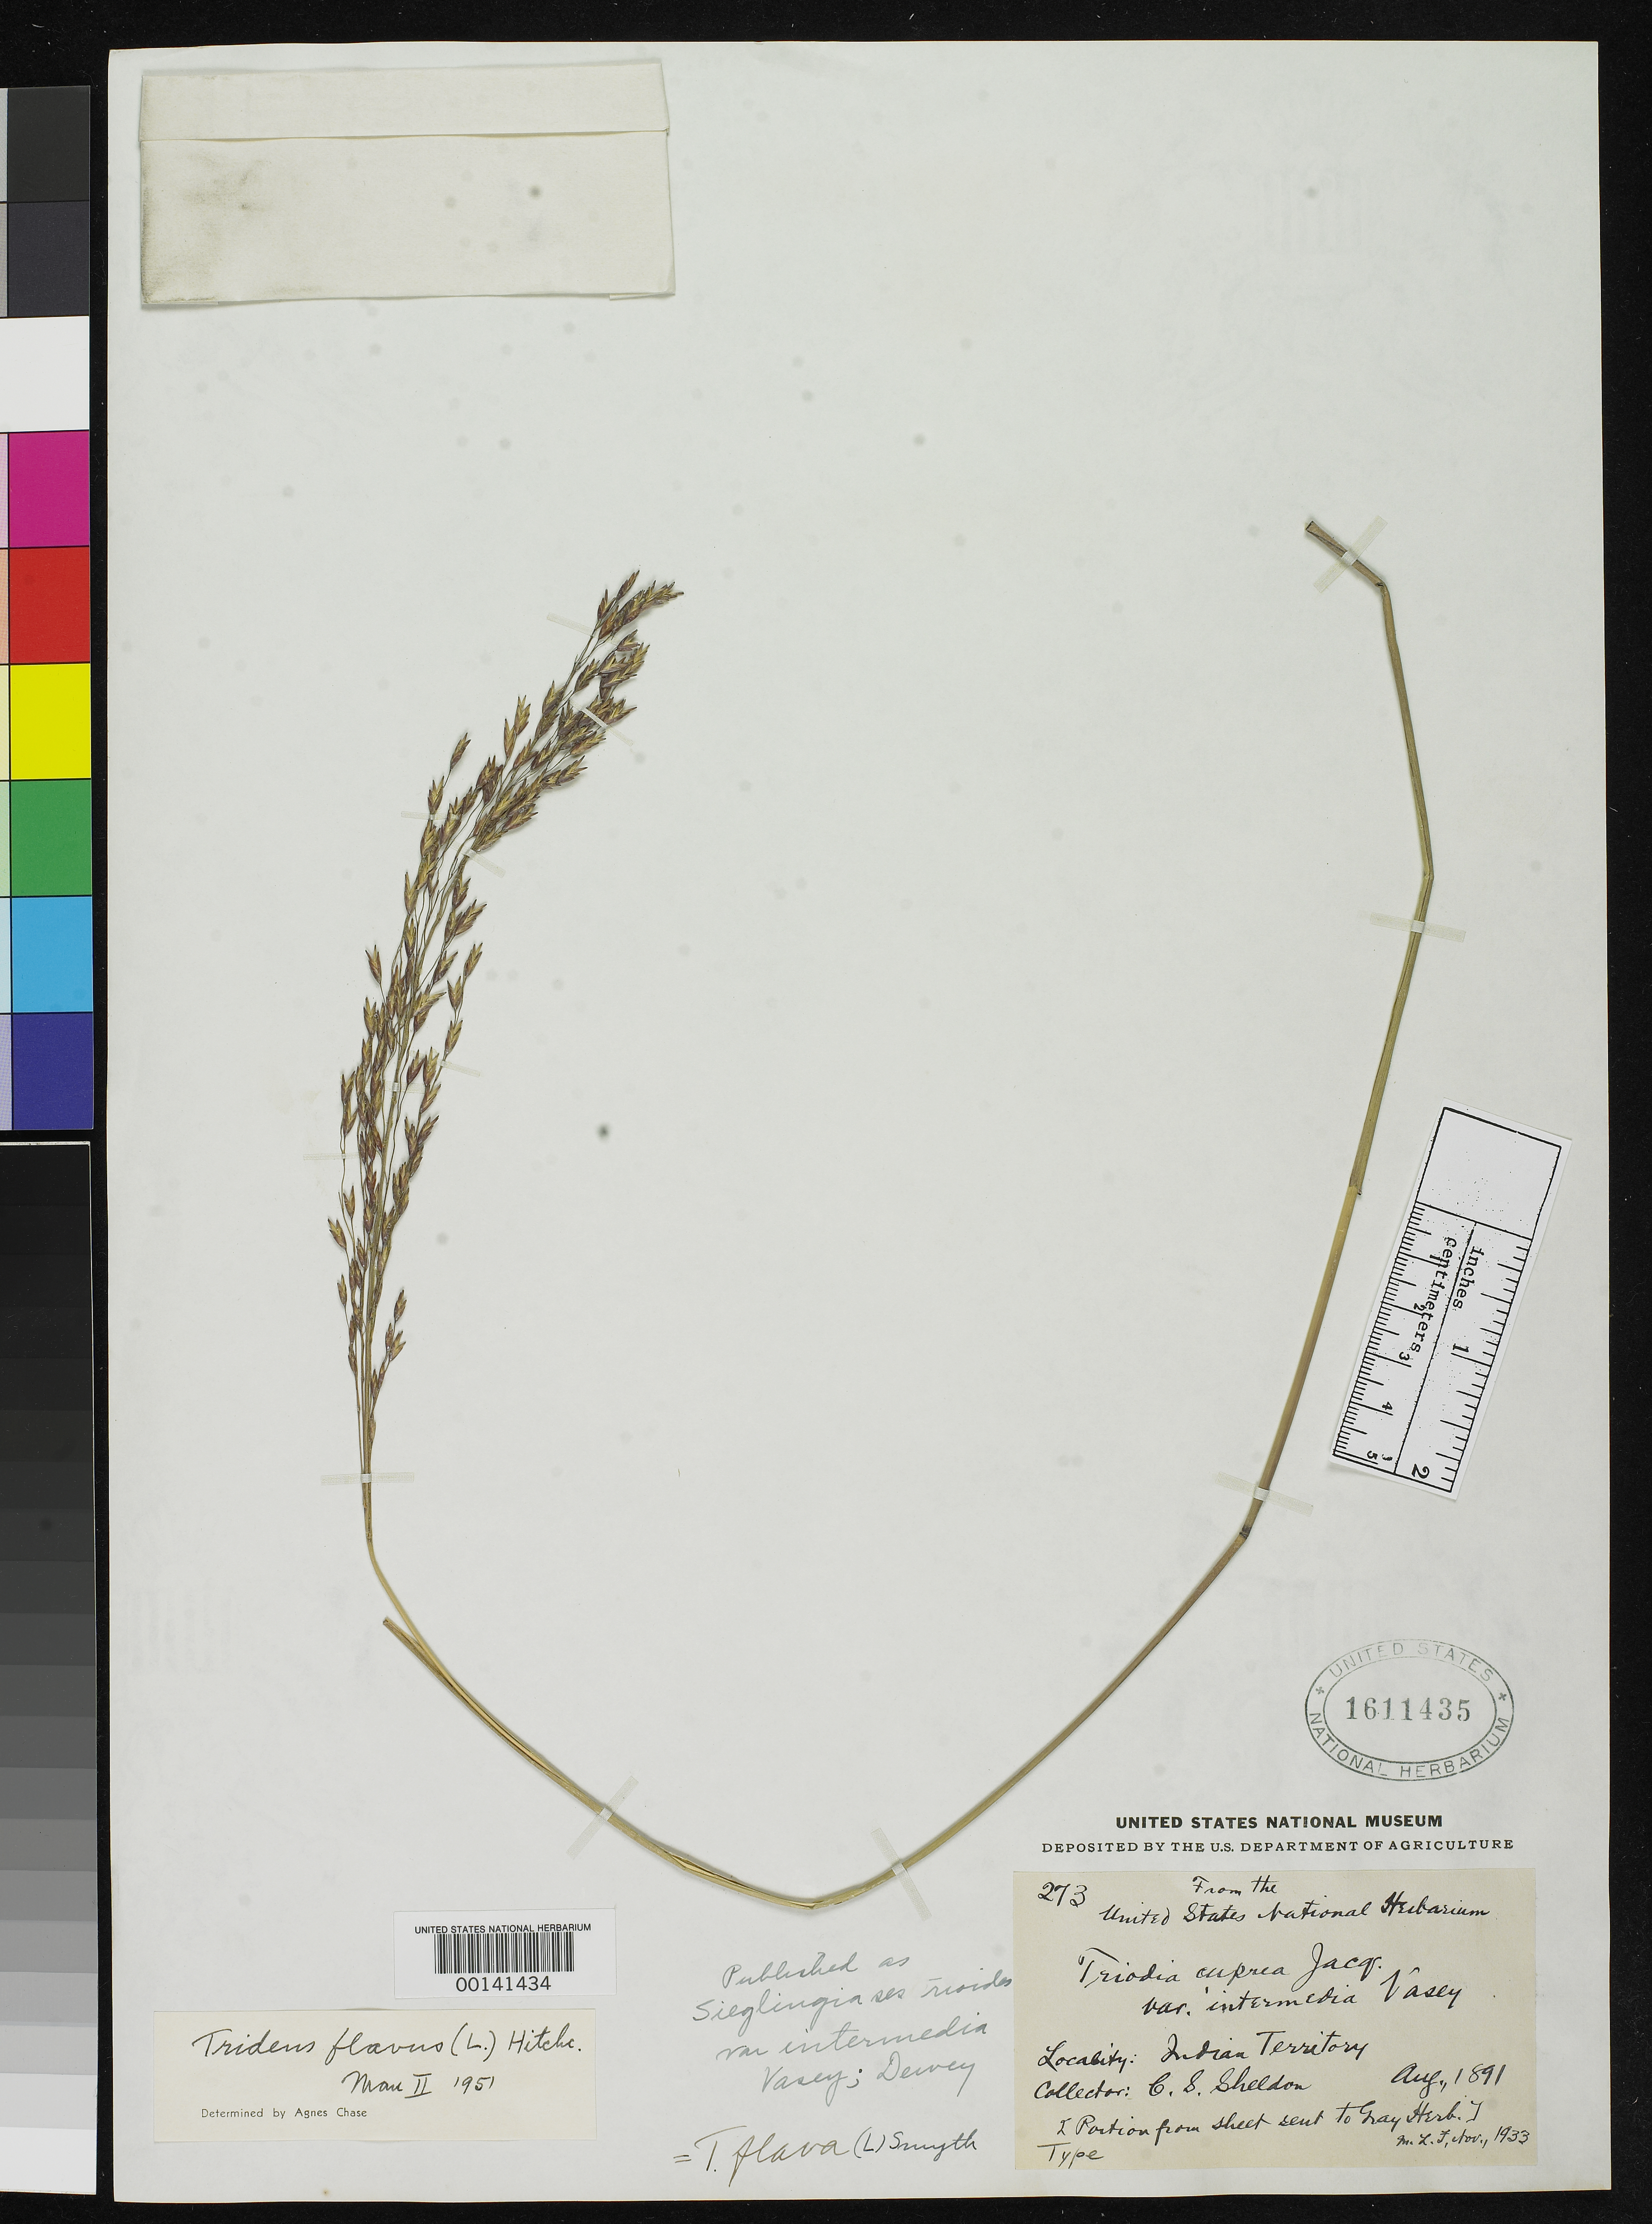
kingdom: Plantae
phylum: Tracheophyta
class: Liliopsida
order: Poales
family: Poaceae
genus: Sieglingia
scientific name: Sieglingia seslerioides var. intermedia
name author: Vasey ex L.H. Dewey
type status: Type Collection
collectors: C. S. Sheldon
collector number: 273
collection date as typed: Aug 1891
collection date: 1891-08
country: United States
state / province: Oklahoma / Texas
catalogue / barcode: US 1611435